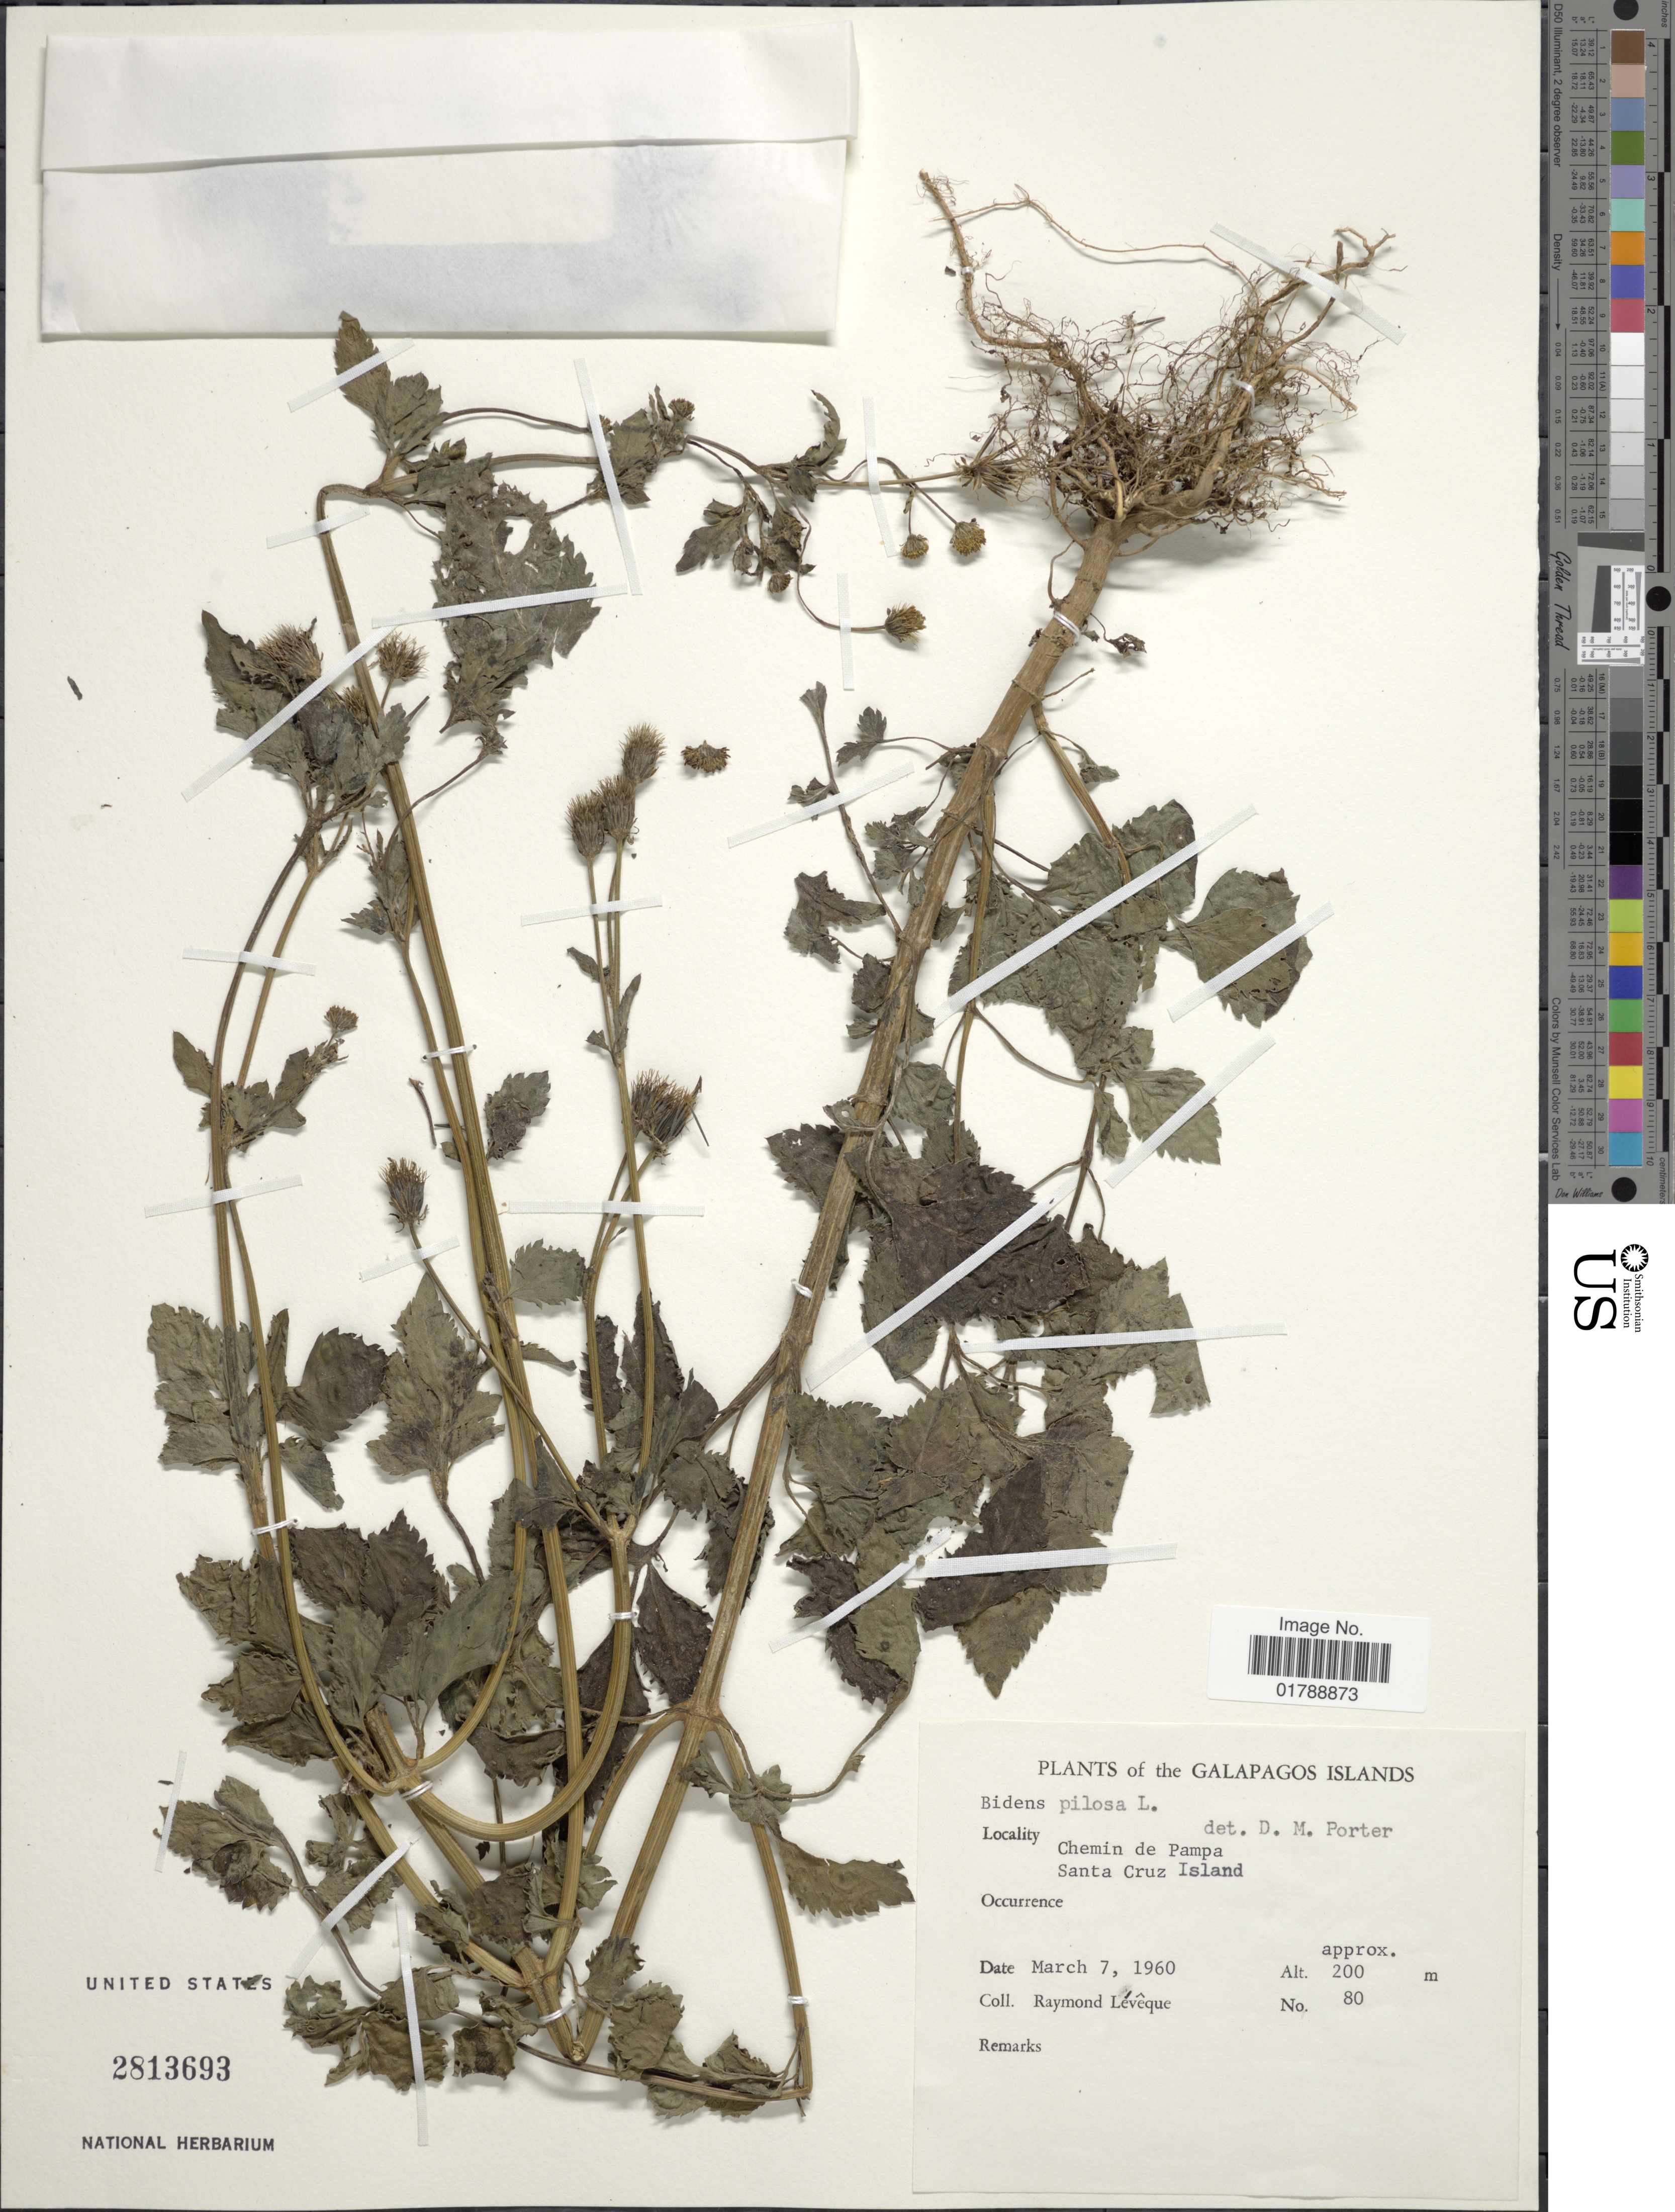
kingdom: Plantae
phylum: Tracheophyta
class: Magnoliopsida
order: Asterales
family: Asteraceae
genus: Bidens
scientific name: Bidens pilosa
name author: L.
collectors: R. Lévêque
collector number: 80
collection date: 1960-03-07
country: Ecuador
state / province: Colón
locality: Galapagos Islands. Chemin de Pampa, Santa Cruz Island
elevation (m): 200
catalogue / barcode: US 2813693